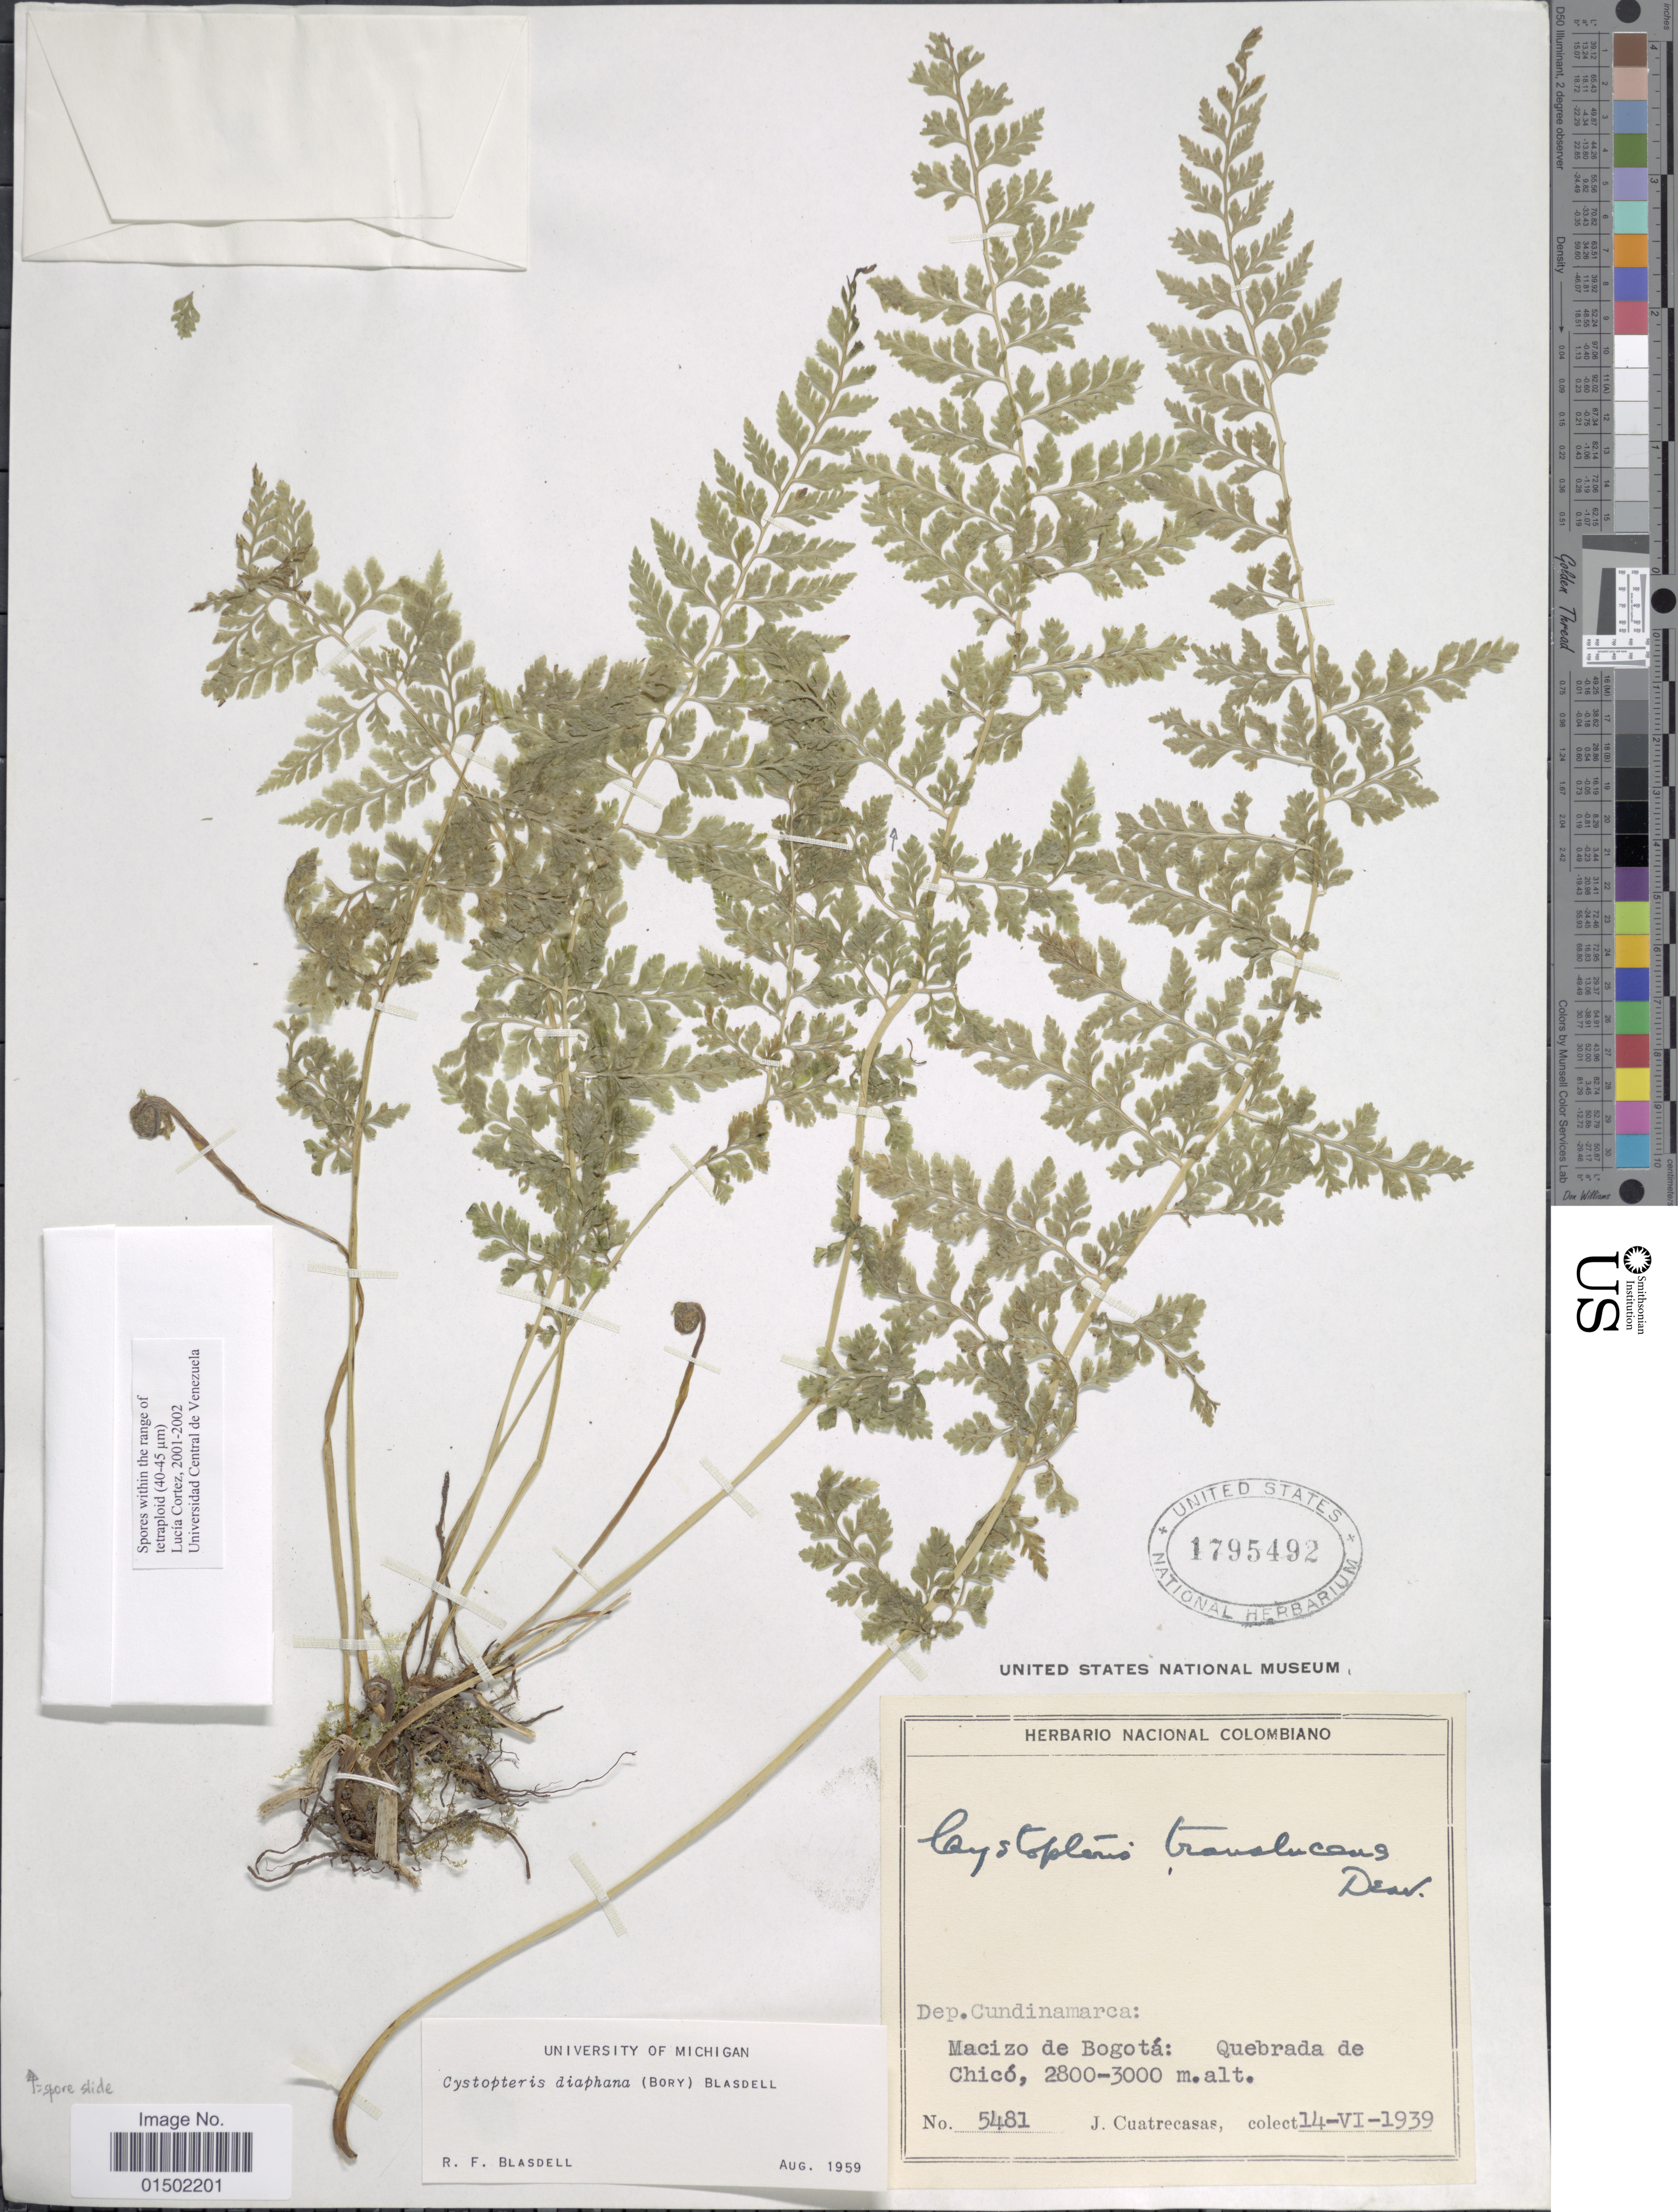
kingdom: Plantae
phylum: Tracheophyta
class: Polypodiopsida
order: Polypodiales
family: Cystopteridaceae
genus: Cystopteris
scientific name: Cystopteris diaphana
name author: (Bory) Blasdell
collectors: J. Cuatrecasas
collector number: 5481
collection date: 1939-06-14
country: Colombia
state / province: Cundinamarca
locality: Macizo de Bogota: Quebrada de Chico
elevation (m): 2800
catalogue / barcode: US 1795492